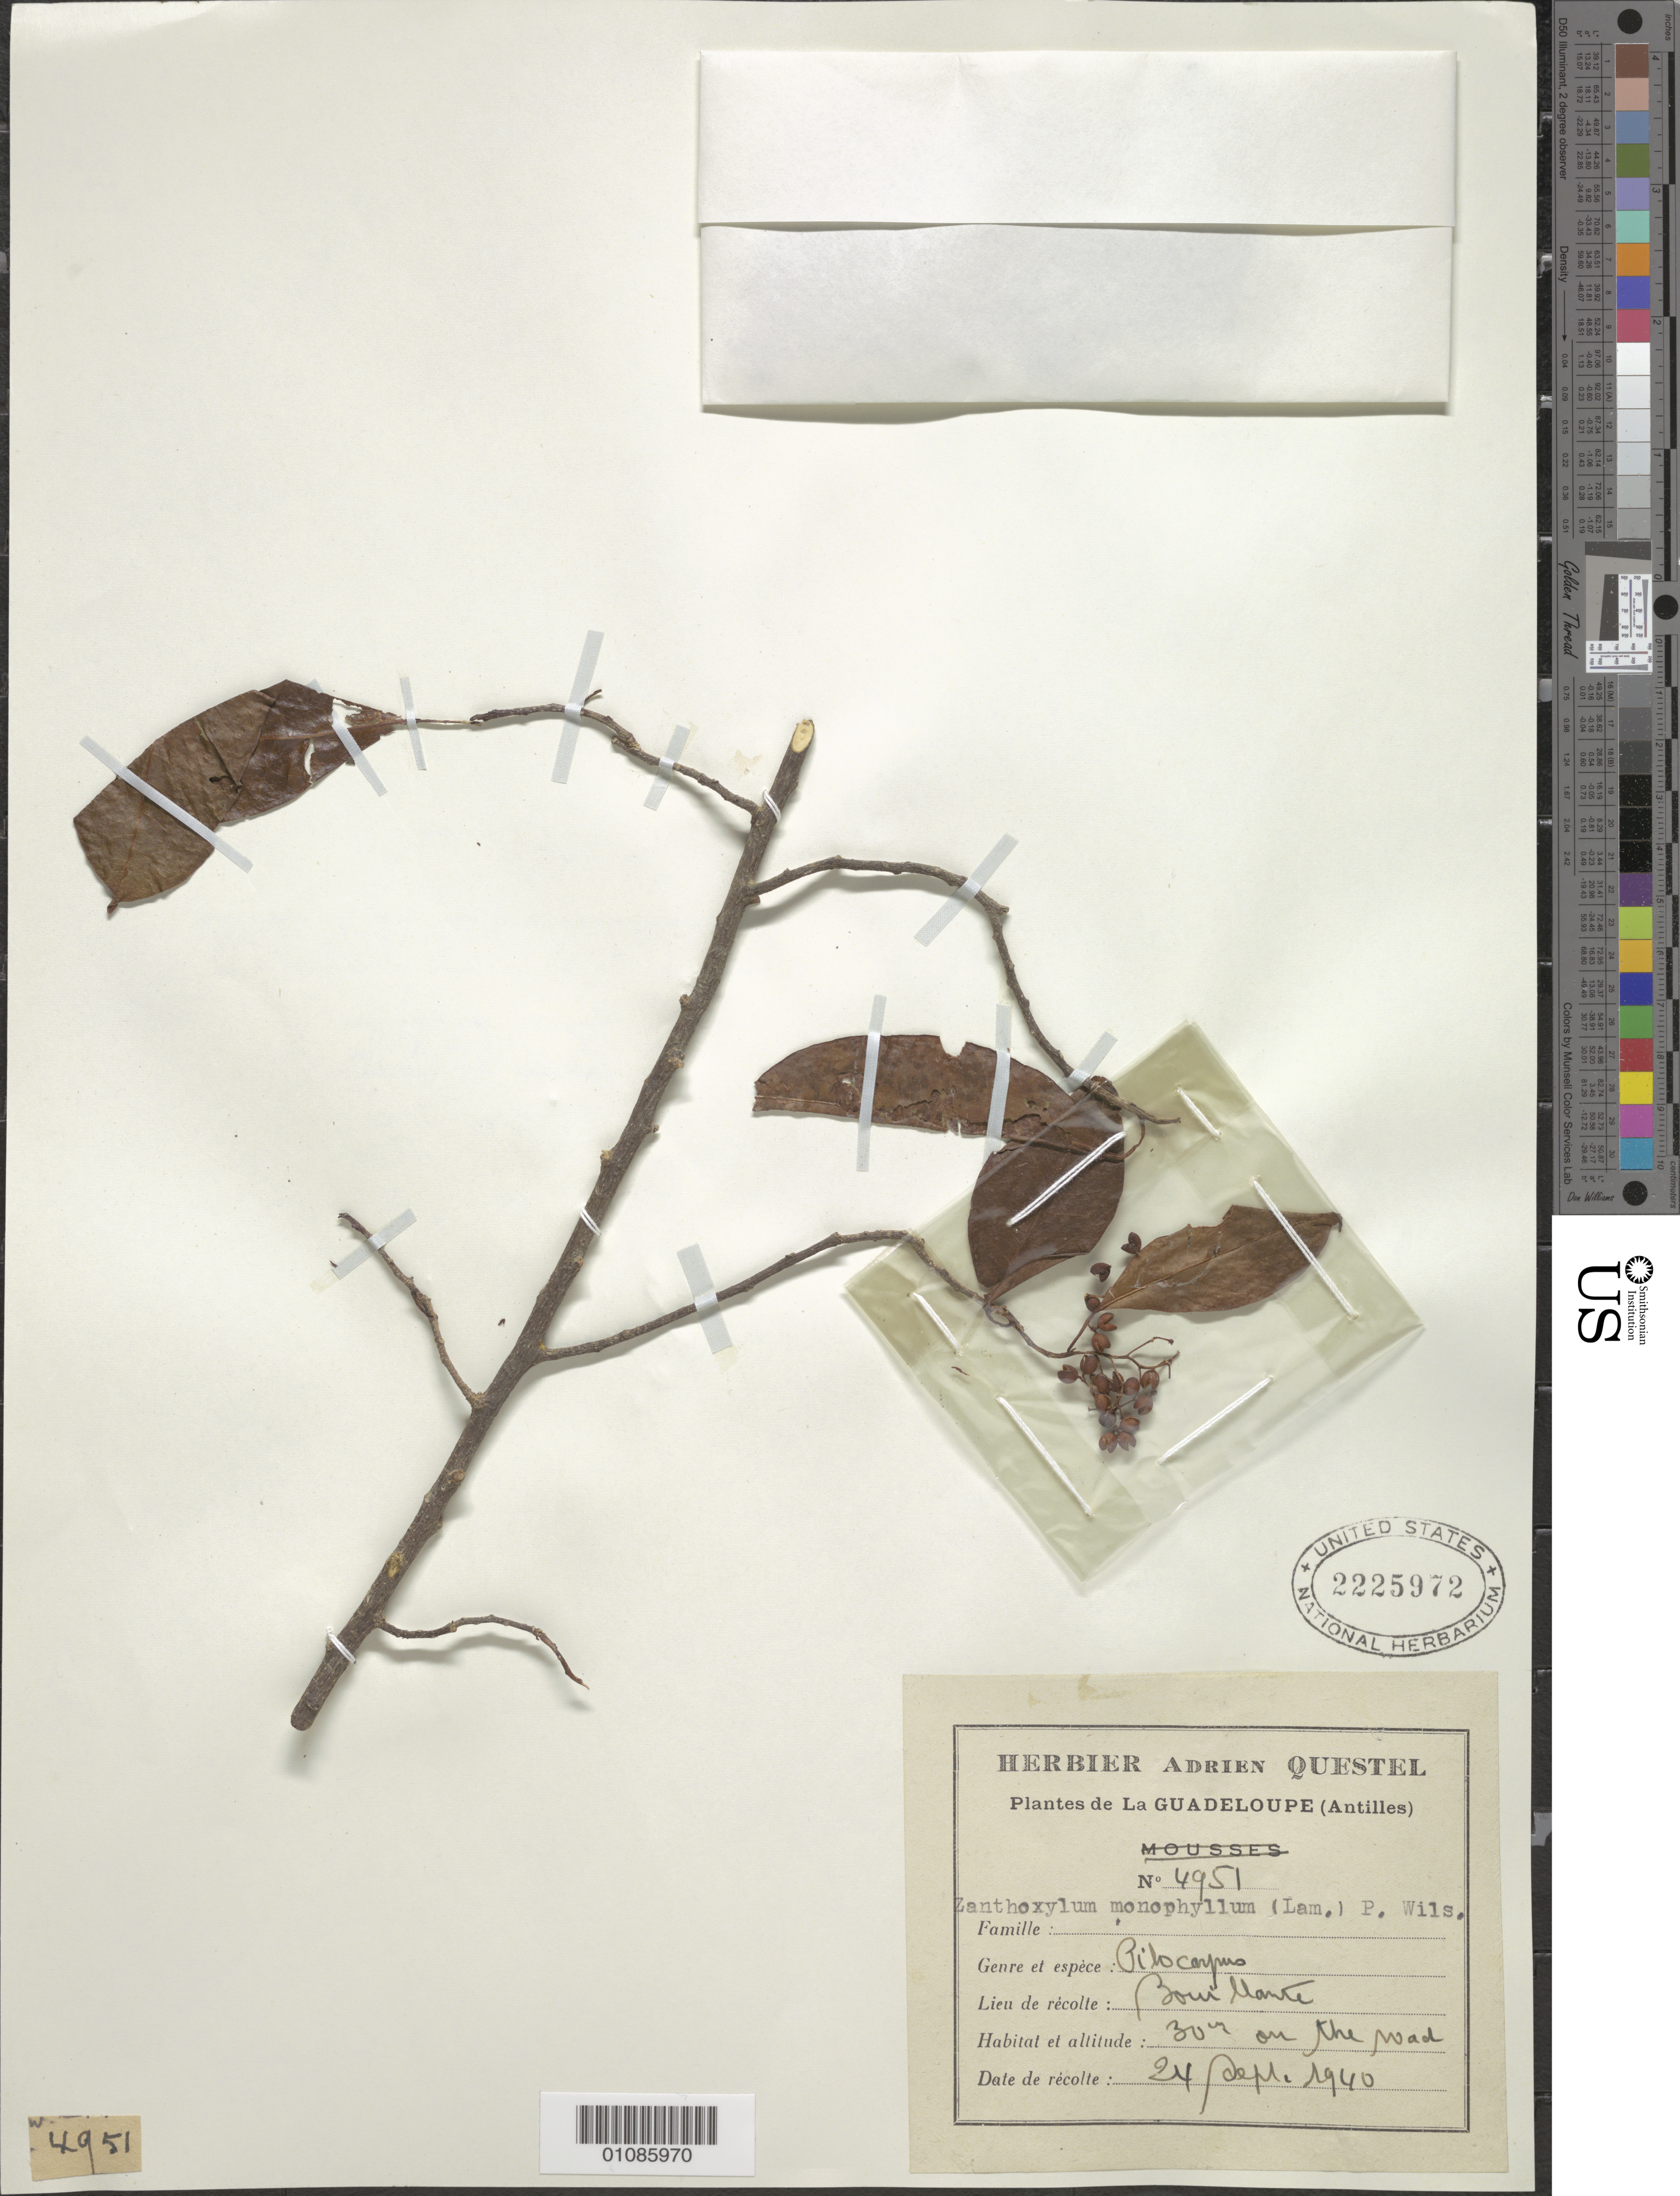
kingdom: Plantae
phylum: Tracheophyta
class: Magnoliopsida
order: Sapindales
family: Rutaceae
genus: Zanthoxylum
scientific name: Zanthoxylum monophyllum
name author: (Lam.) P. Wilson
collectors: A. Questel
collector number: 4951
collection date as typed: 26 Jun 1940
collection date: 1940-06-26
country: Guadeloupe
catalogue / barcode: US 2225972